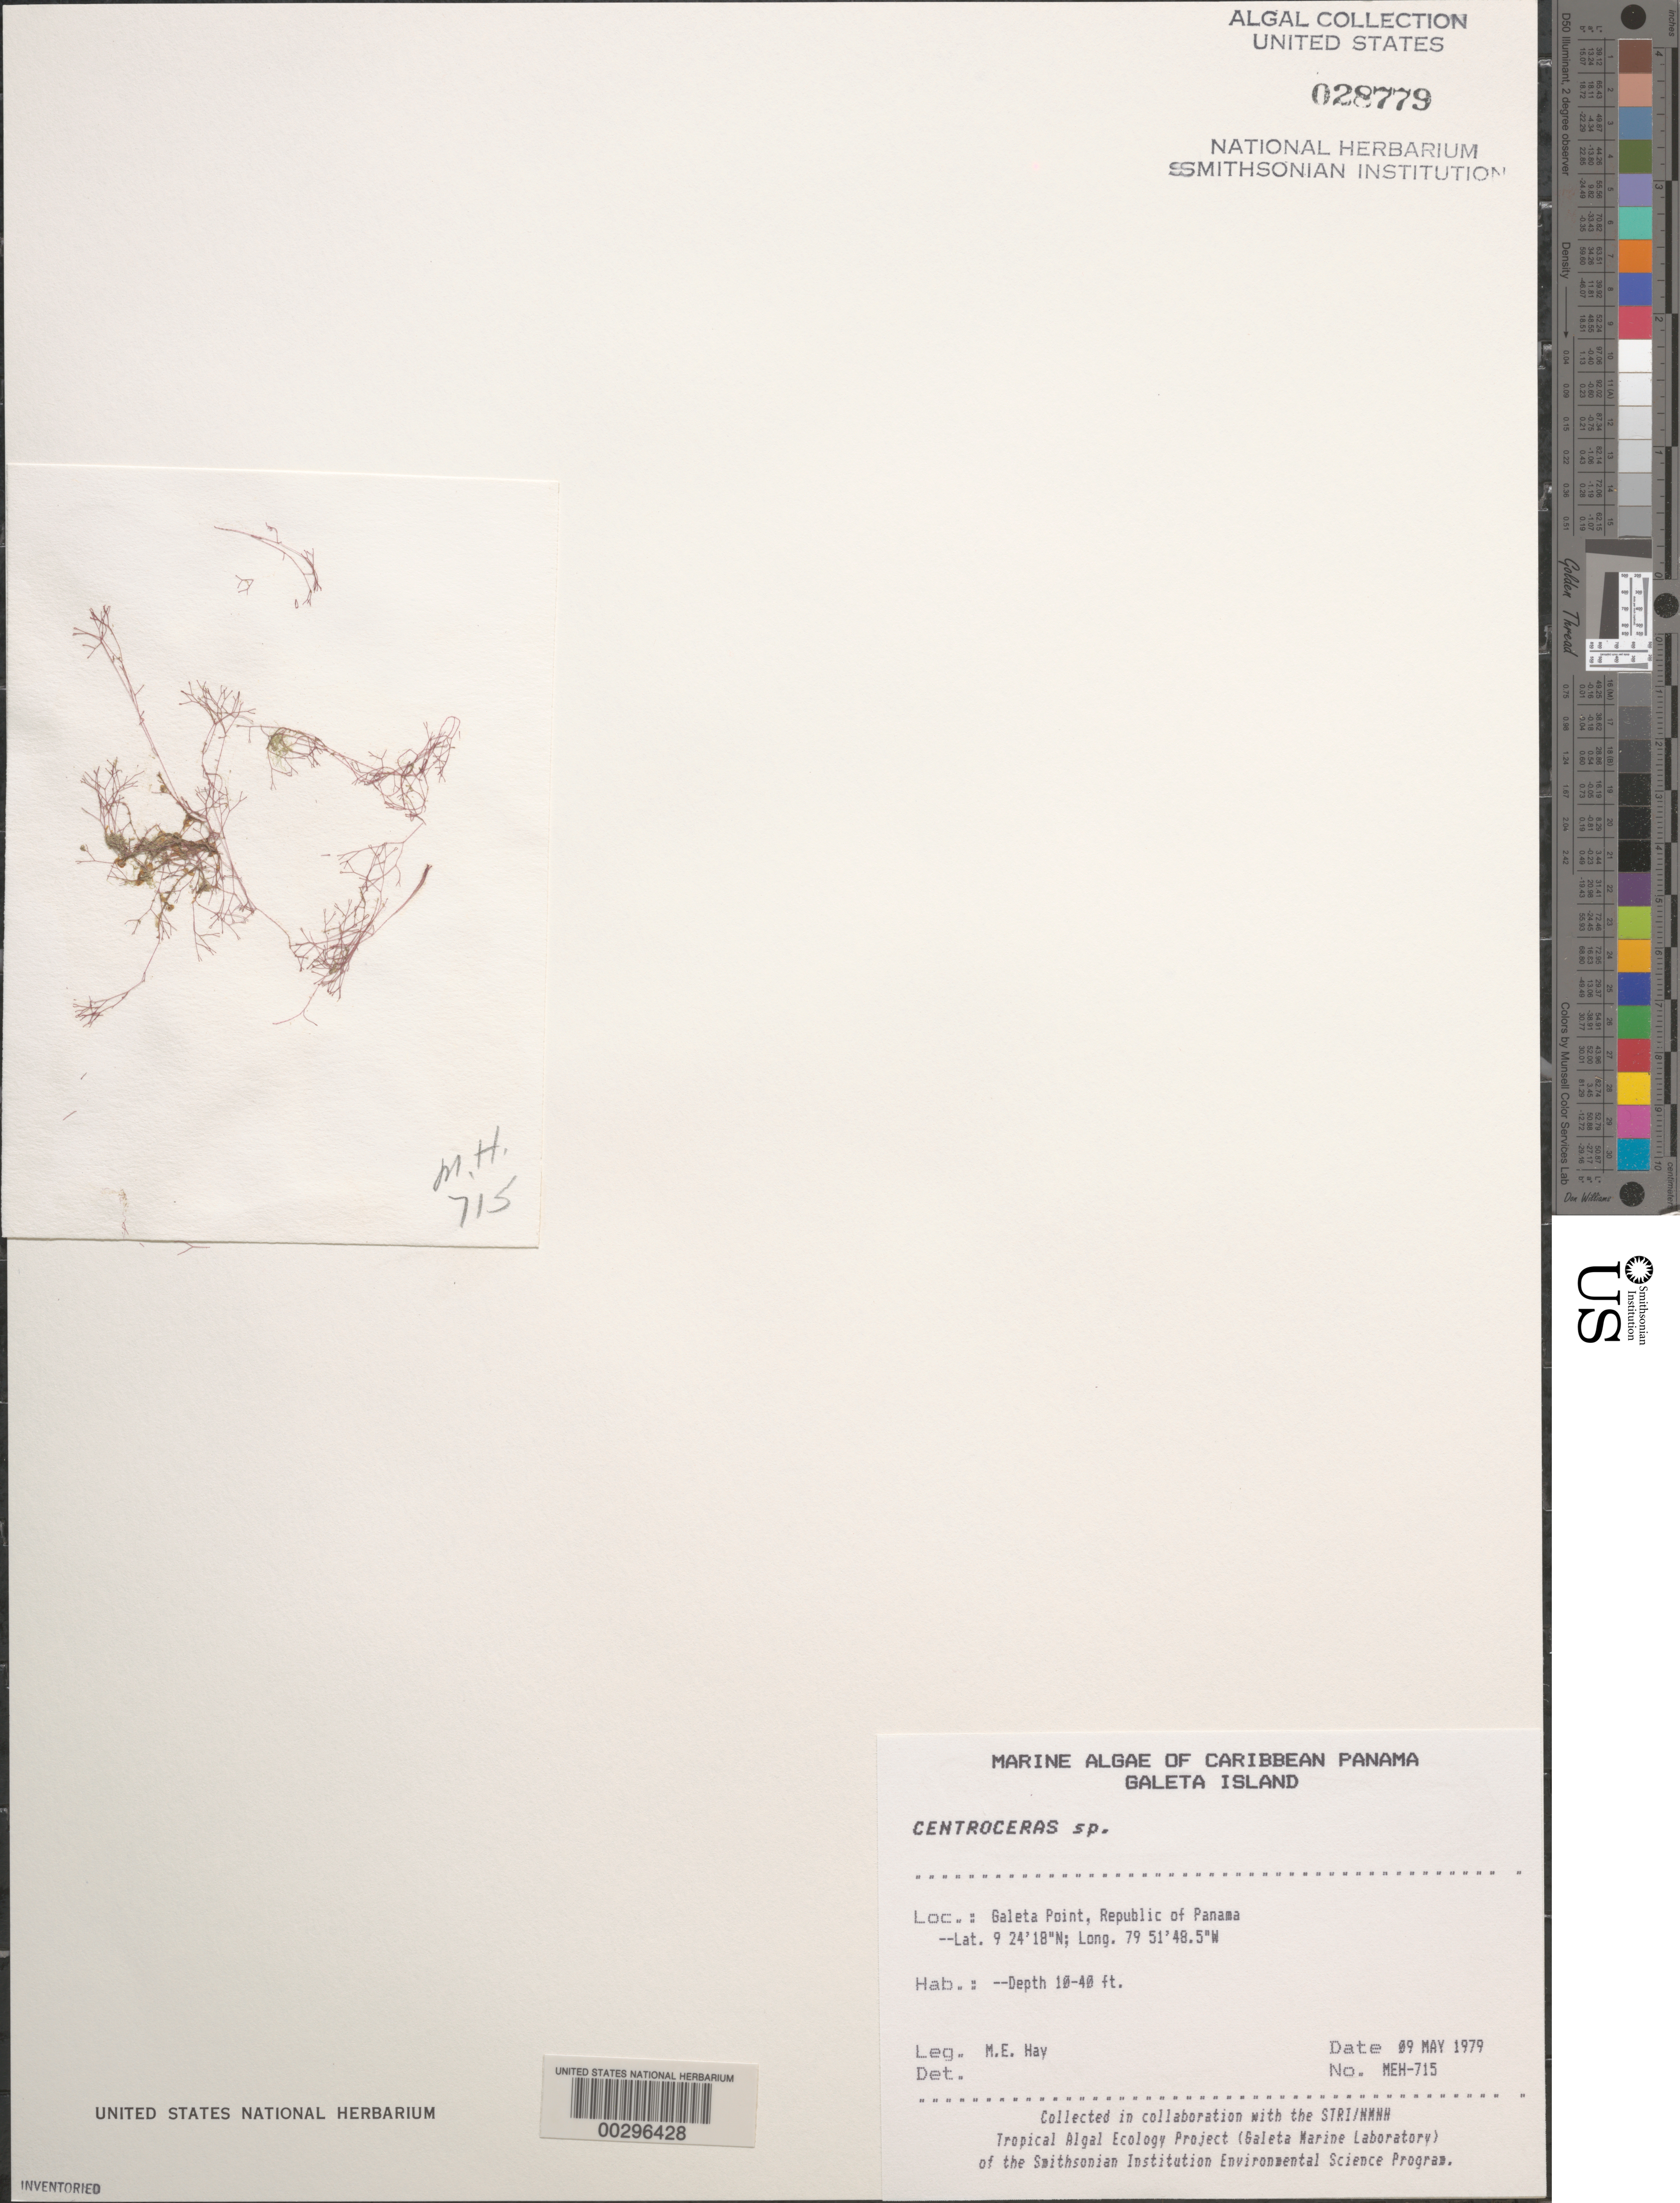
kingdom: Plantae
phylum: Rhodophyta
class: Florideophyceae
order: Ceramiales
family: Ceramiaceae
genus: Centroceras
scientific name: Centroceras sp.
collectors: M. E. Hay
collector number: MEH-715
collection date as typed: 09 May 1979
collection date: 1979-05-09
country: Panama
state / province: Colón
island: Galeta Island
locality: Galeta Point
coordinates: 9 24'18"N, 79 51'48.5"W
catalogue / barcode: US 28779